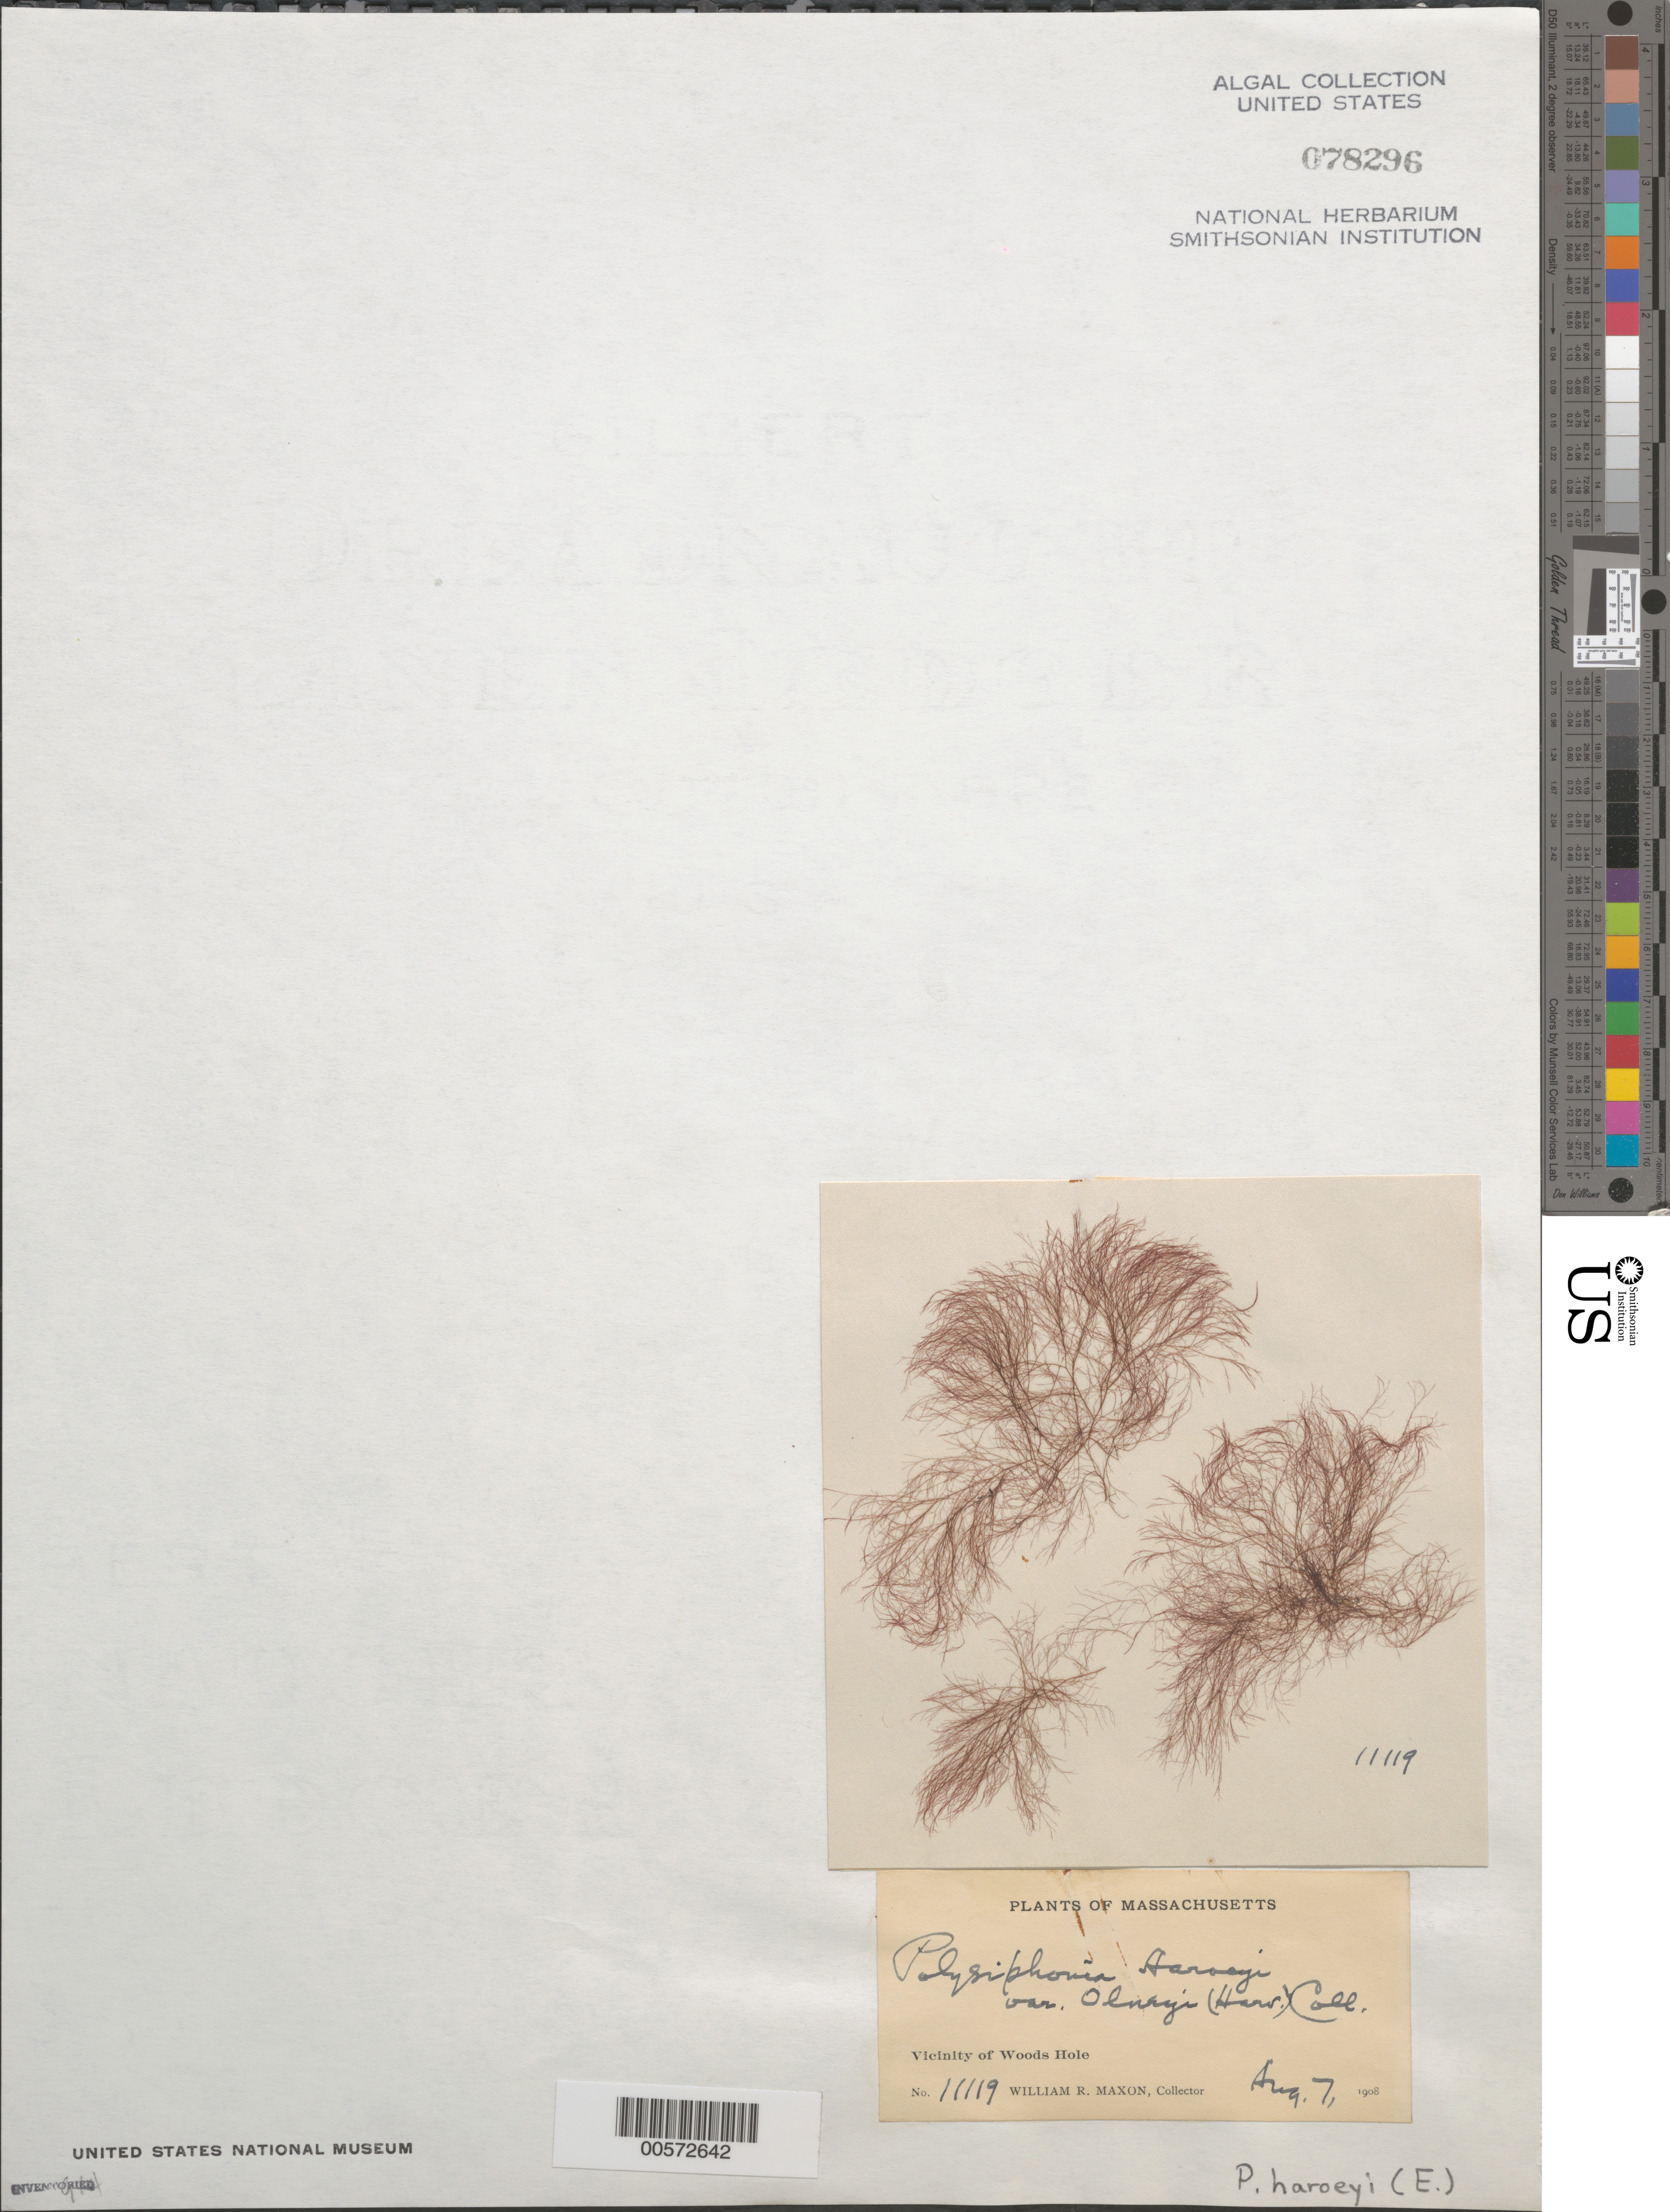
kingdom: Plantae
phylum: Rhodophyta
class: Florideophyceae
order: Ceramiales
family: Rhodomelaceae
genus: Melanothamnus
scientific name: Melanothamnus harveyi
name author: (Bailey) Diaz-Tapia & C.A. Maggs in Diaz-Tapia et al.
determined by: Algae name updating Project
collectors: W. R. Maxon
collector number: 11119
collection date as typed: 07 Aug 1908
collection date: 1908-08-07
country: United States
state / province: Massachusetts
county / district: Barnstable County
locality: Woods Hole area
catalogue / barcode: US 78296